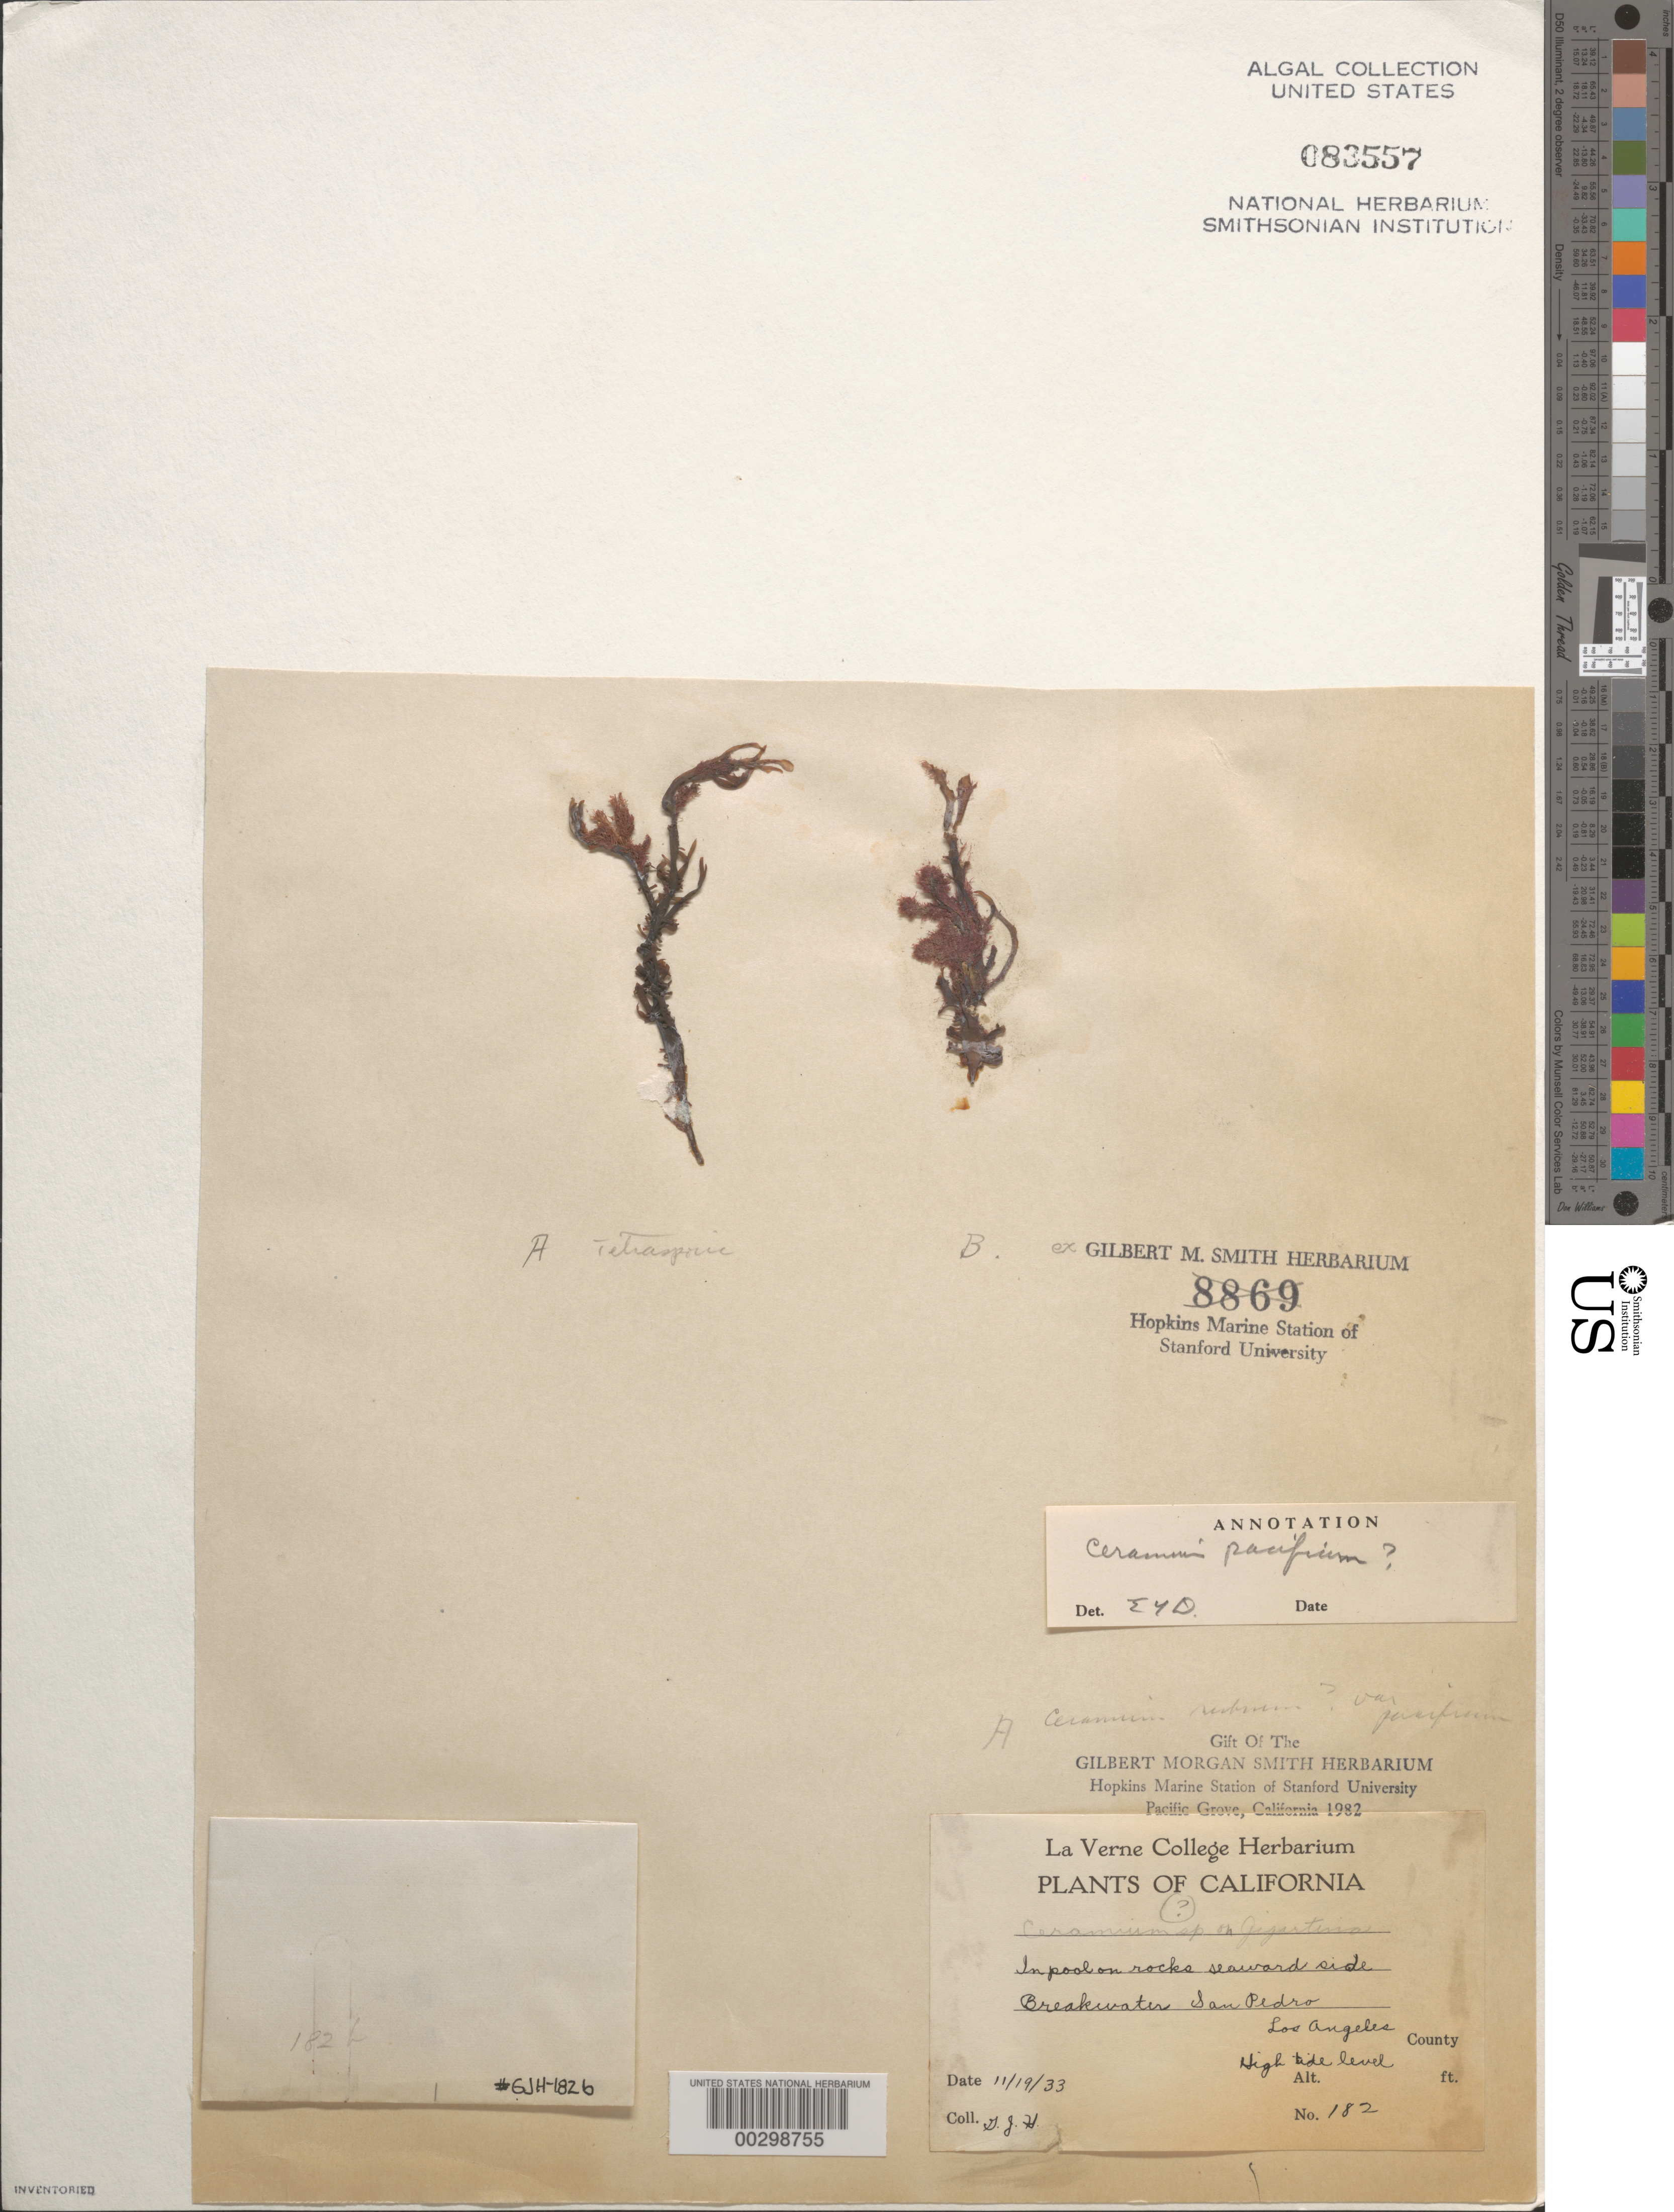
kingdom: Plantae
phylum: Rhodophyta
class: Florideophyceae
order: Ceramiales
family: Ceramiaceae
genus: Ceramium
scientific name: Ceramium pacificum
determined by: Dawson, E. Y.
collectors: G. Hollenberg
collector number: GJH 182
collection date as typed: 19 Nov 1933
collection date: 1933-11-19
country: United States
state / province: California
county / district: Los Angeles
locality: San Pedro breakwater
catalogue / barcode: US 83557